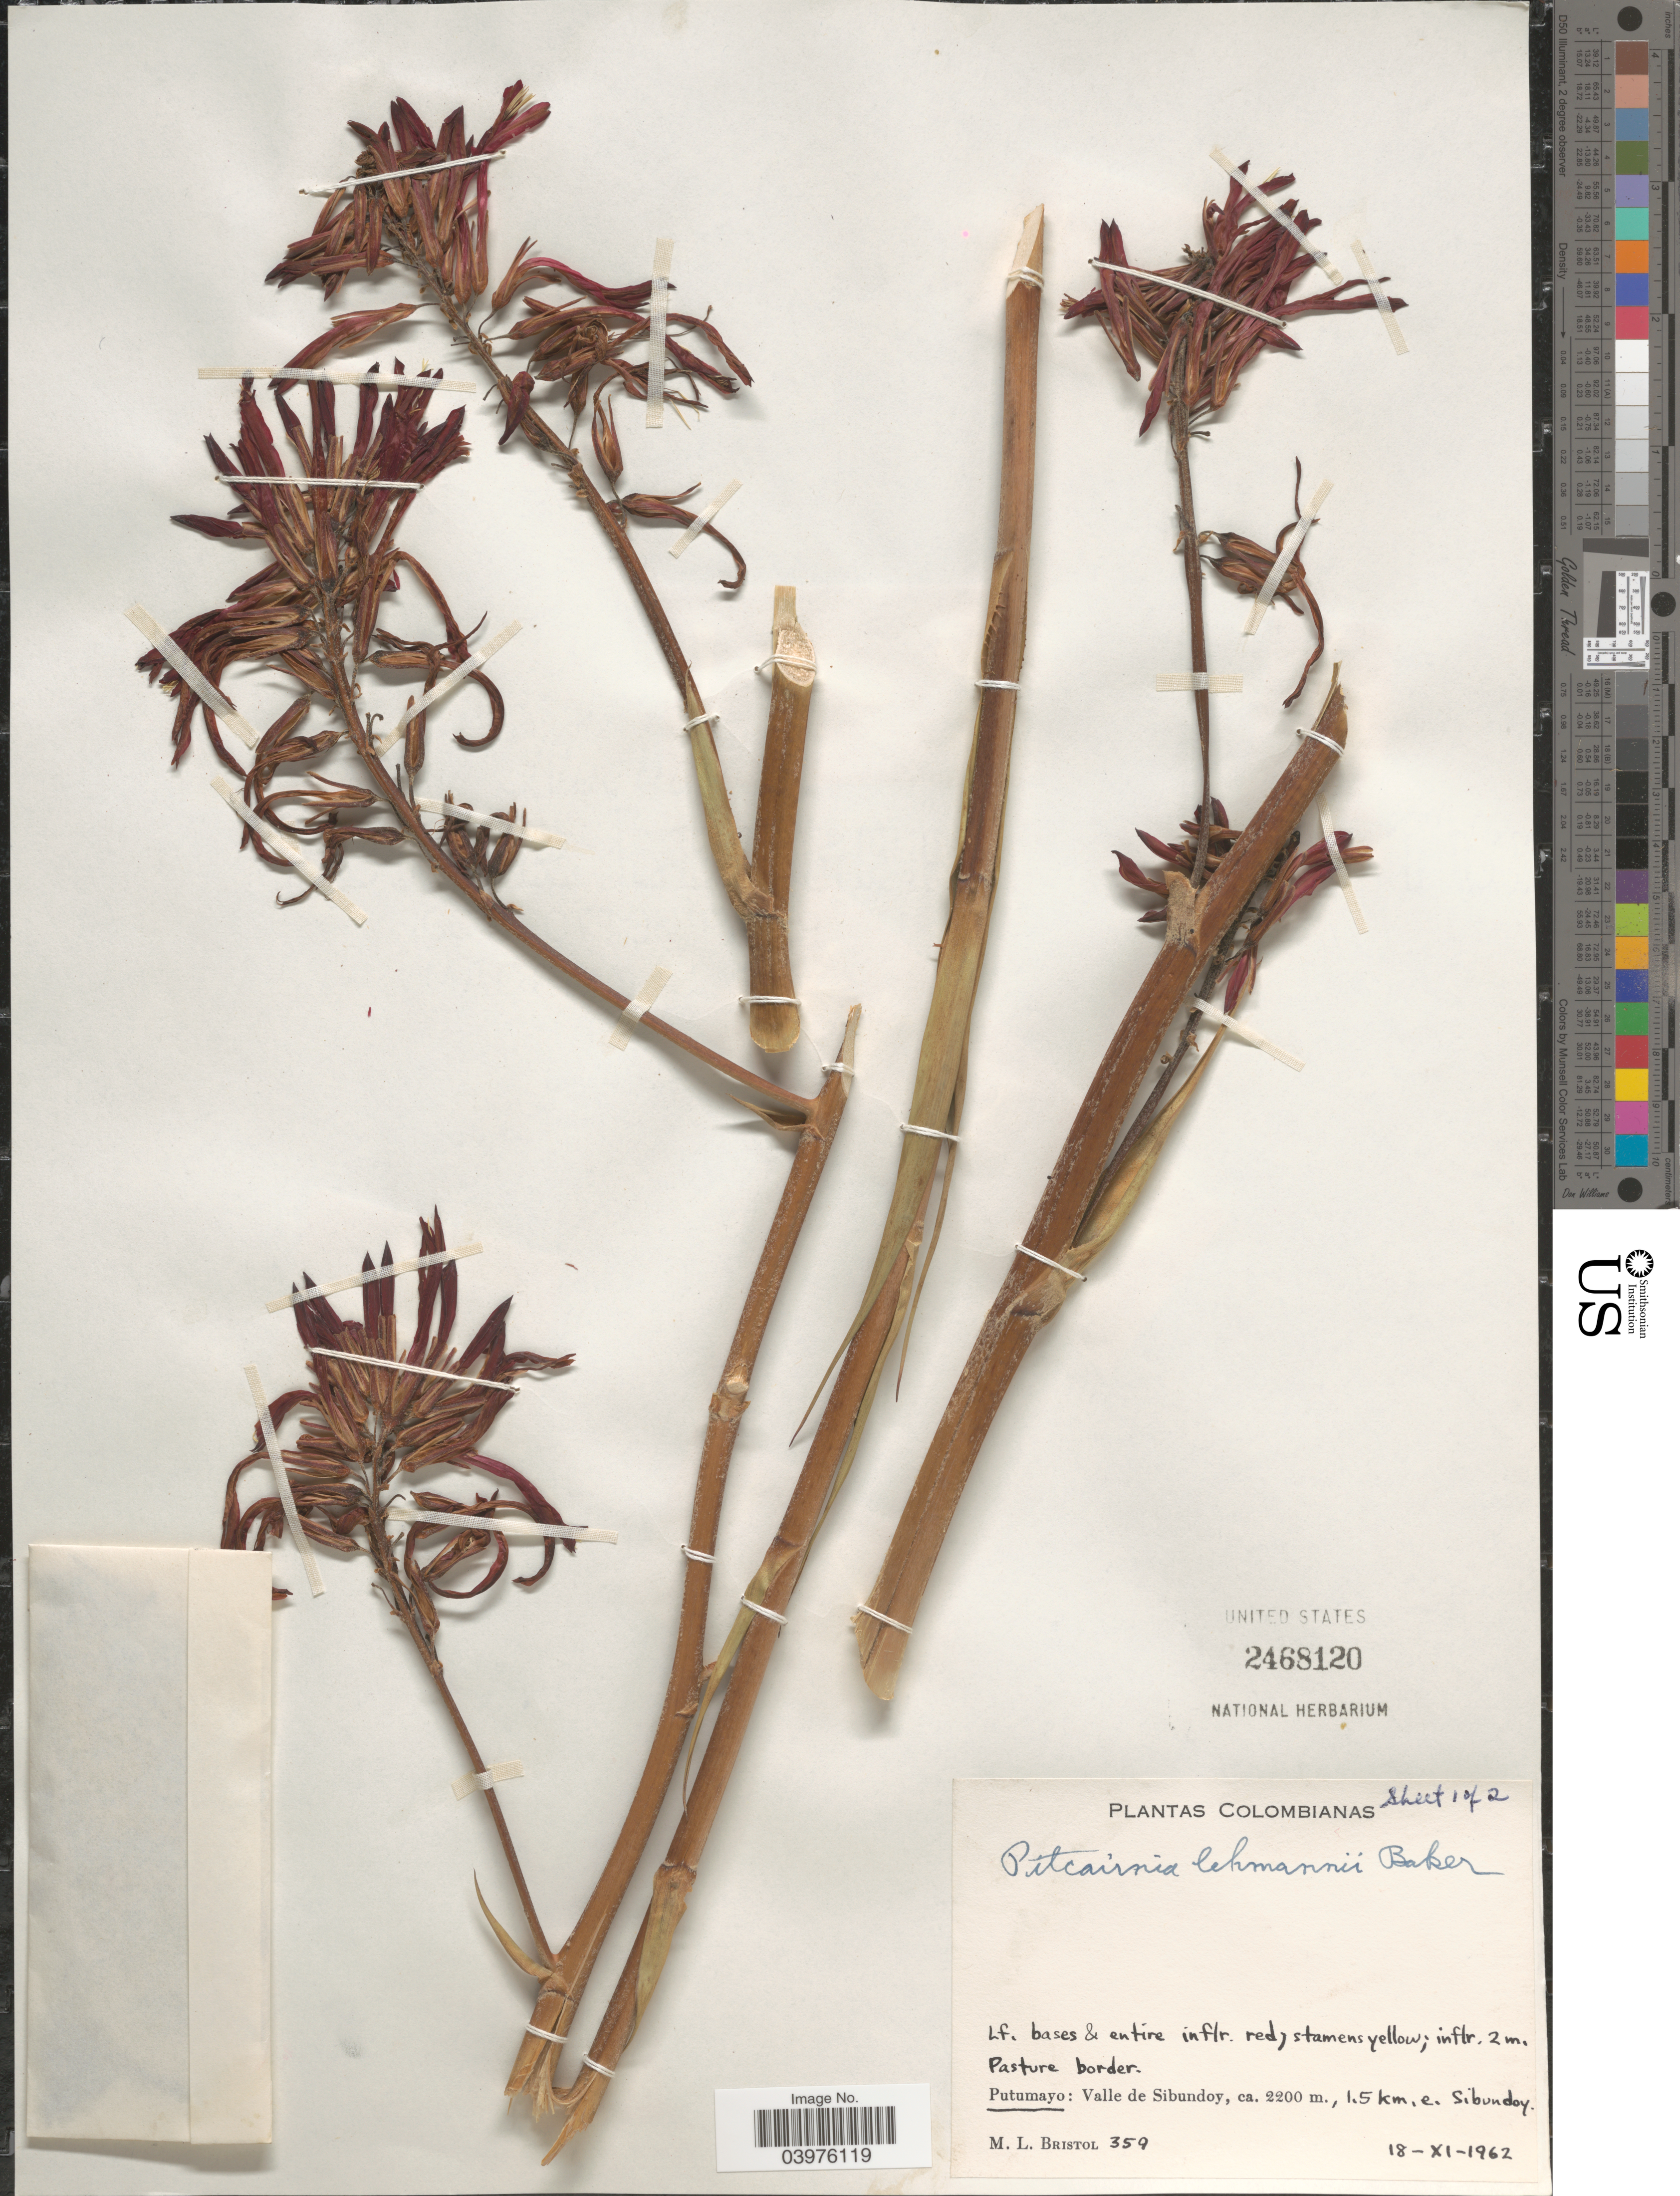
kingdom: Plantae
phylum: Tracheophyta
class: Liliopsida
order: Poales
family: Bromeliaceae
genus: Pitcairnia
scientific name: Pitcairnia lehmannii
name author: Baker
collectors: M. L. Bristol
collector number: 359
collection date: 1962-11-18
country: Colombia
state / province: Putumayo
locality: Pasture border. Valle de Sibundoy, ca. 1.5 km. e. Sibundoy.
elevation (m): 2200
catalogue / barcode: US 2468120